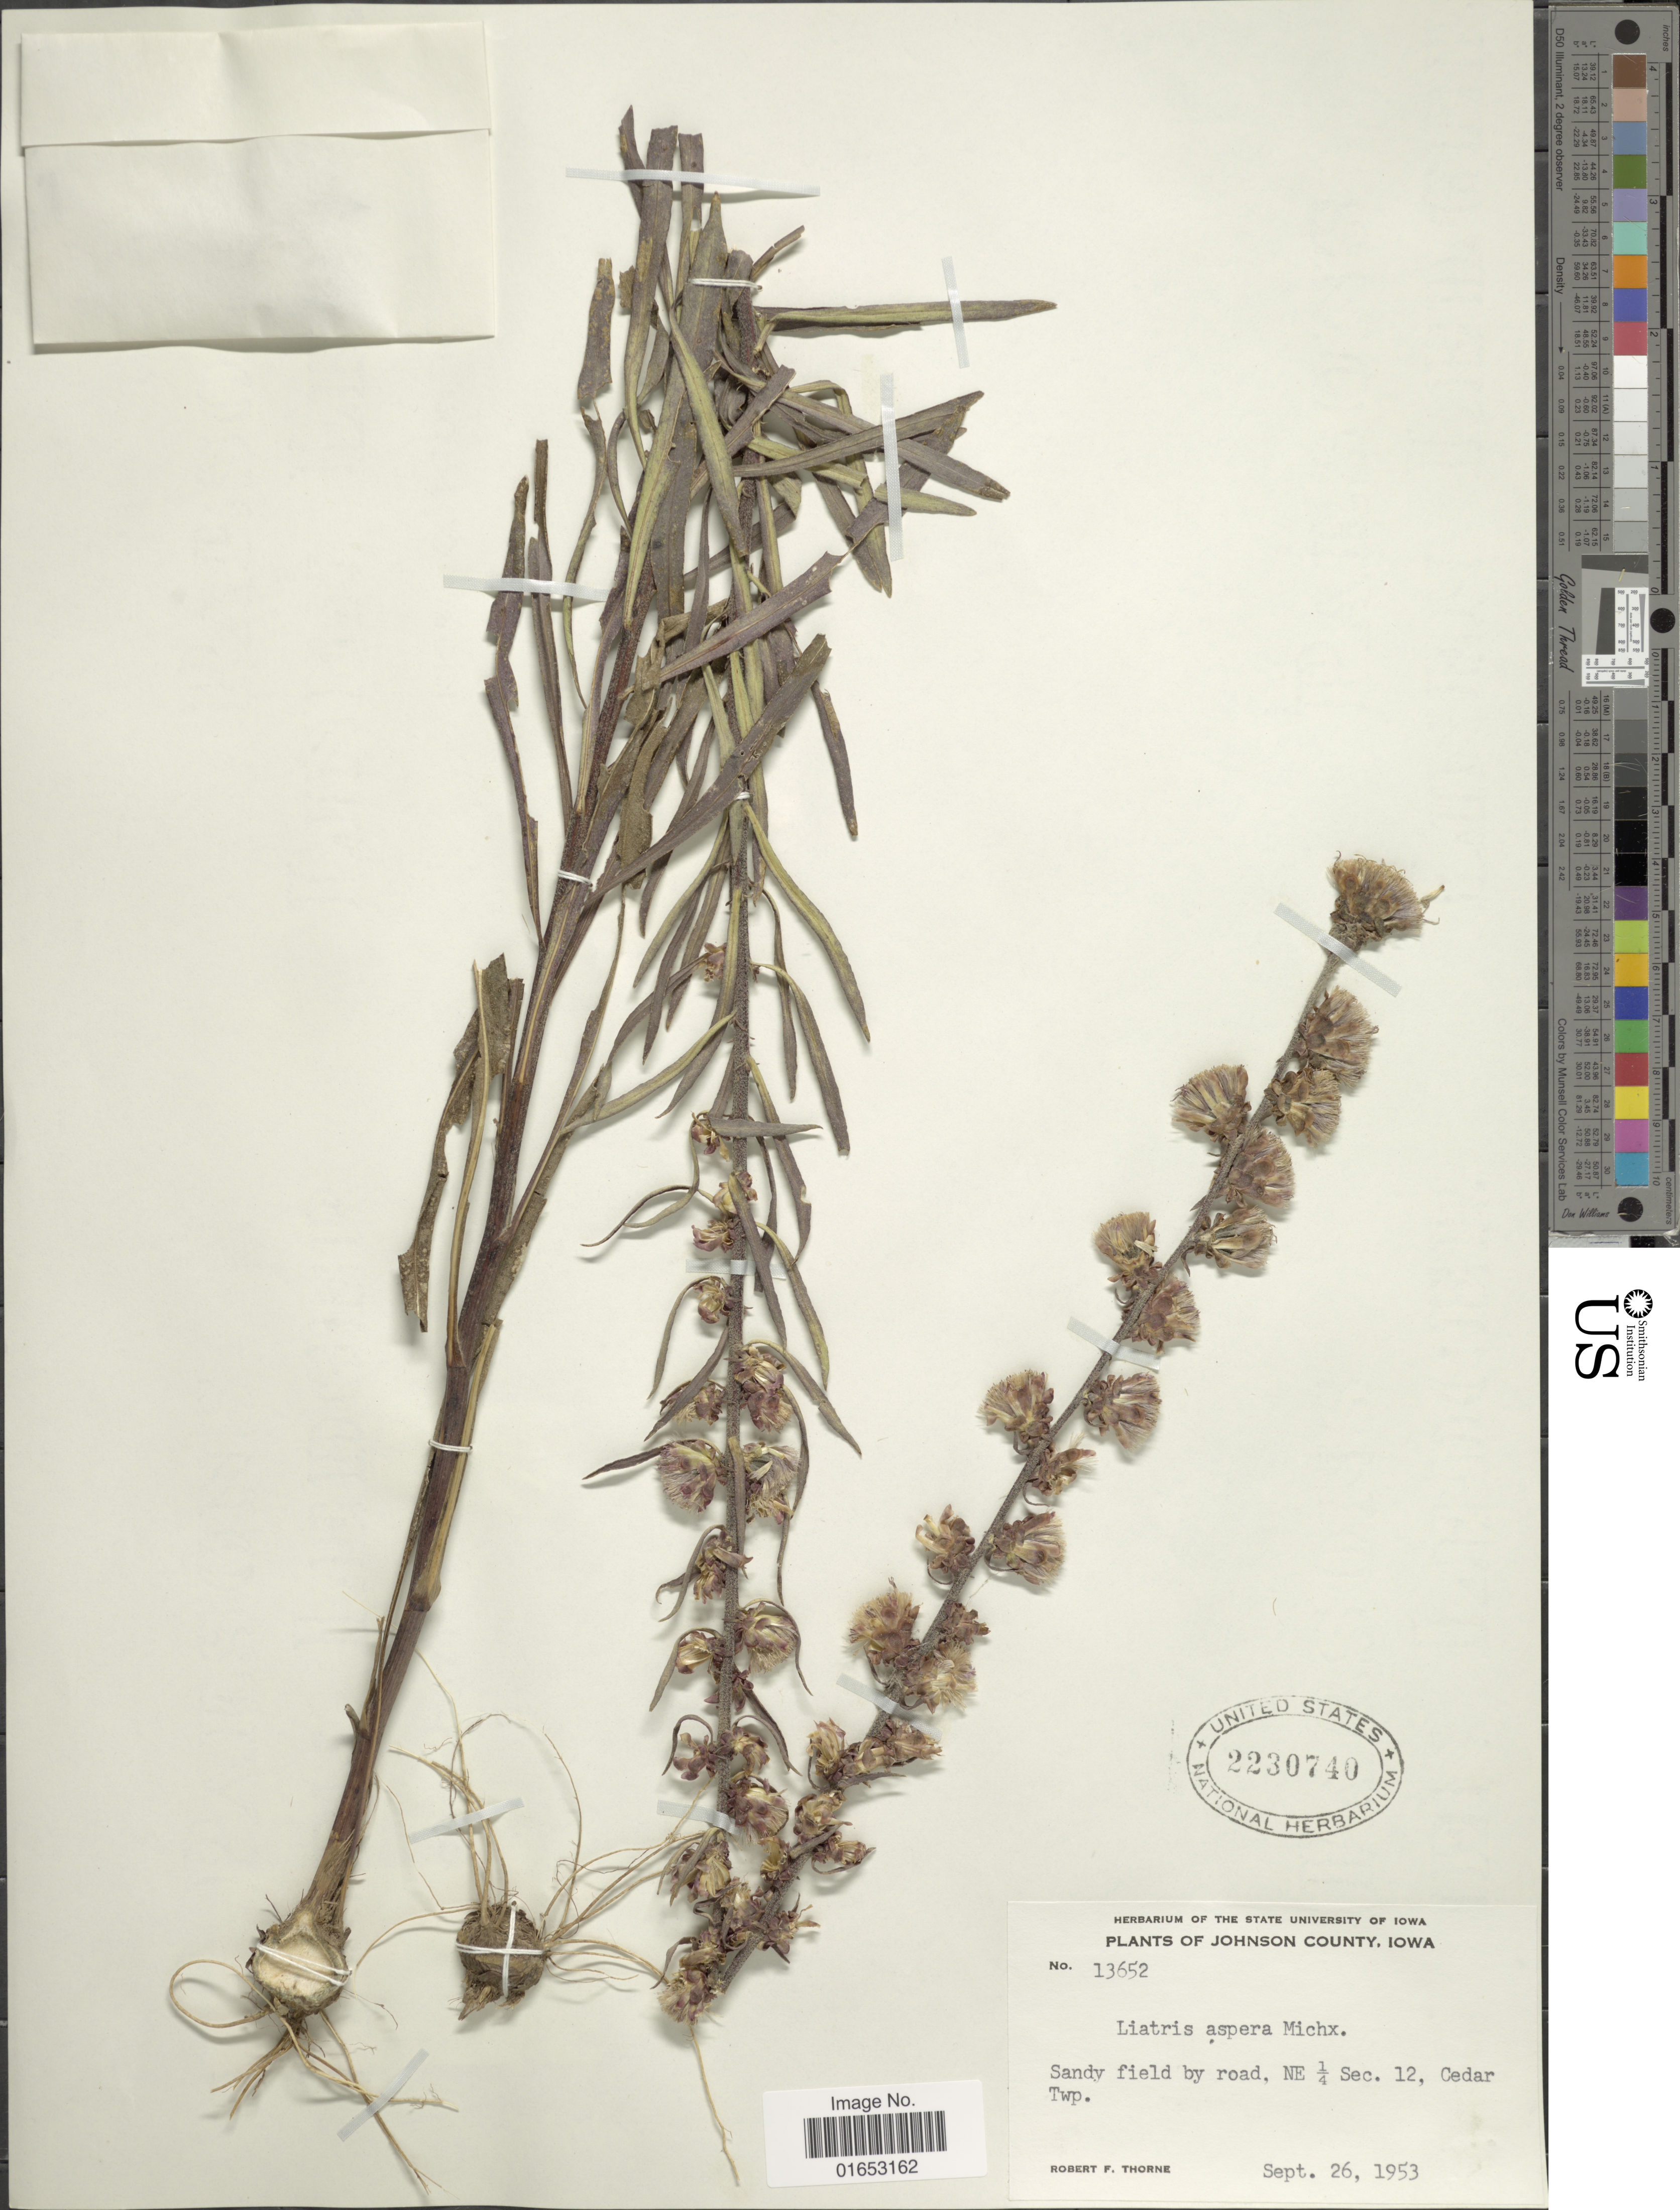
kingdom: Plantae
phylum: Tracheophyta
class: Magnoliopsida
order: Asterales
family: Asteraceae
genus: Liatris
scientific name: Liatris aspera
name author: Michx.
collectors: R. F. Thorne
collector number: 13652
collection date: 1953-09-26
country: United States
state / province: Iowa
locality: Johnson County, Sandy field by road, NE ¼ Sec. 12, Cedar Twp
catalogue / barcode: US 2230740